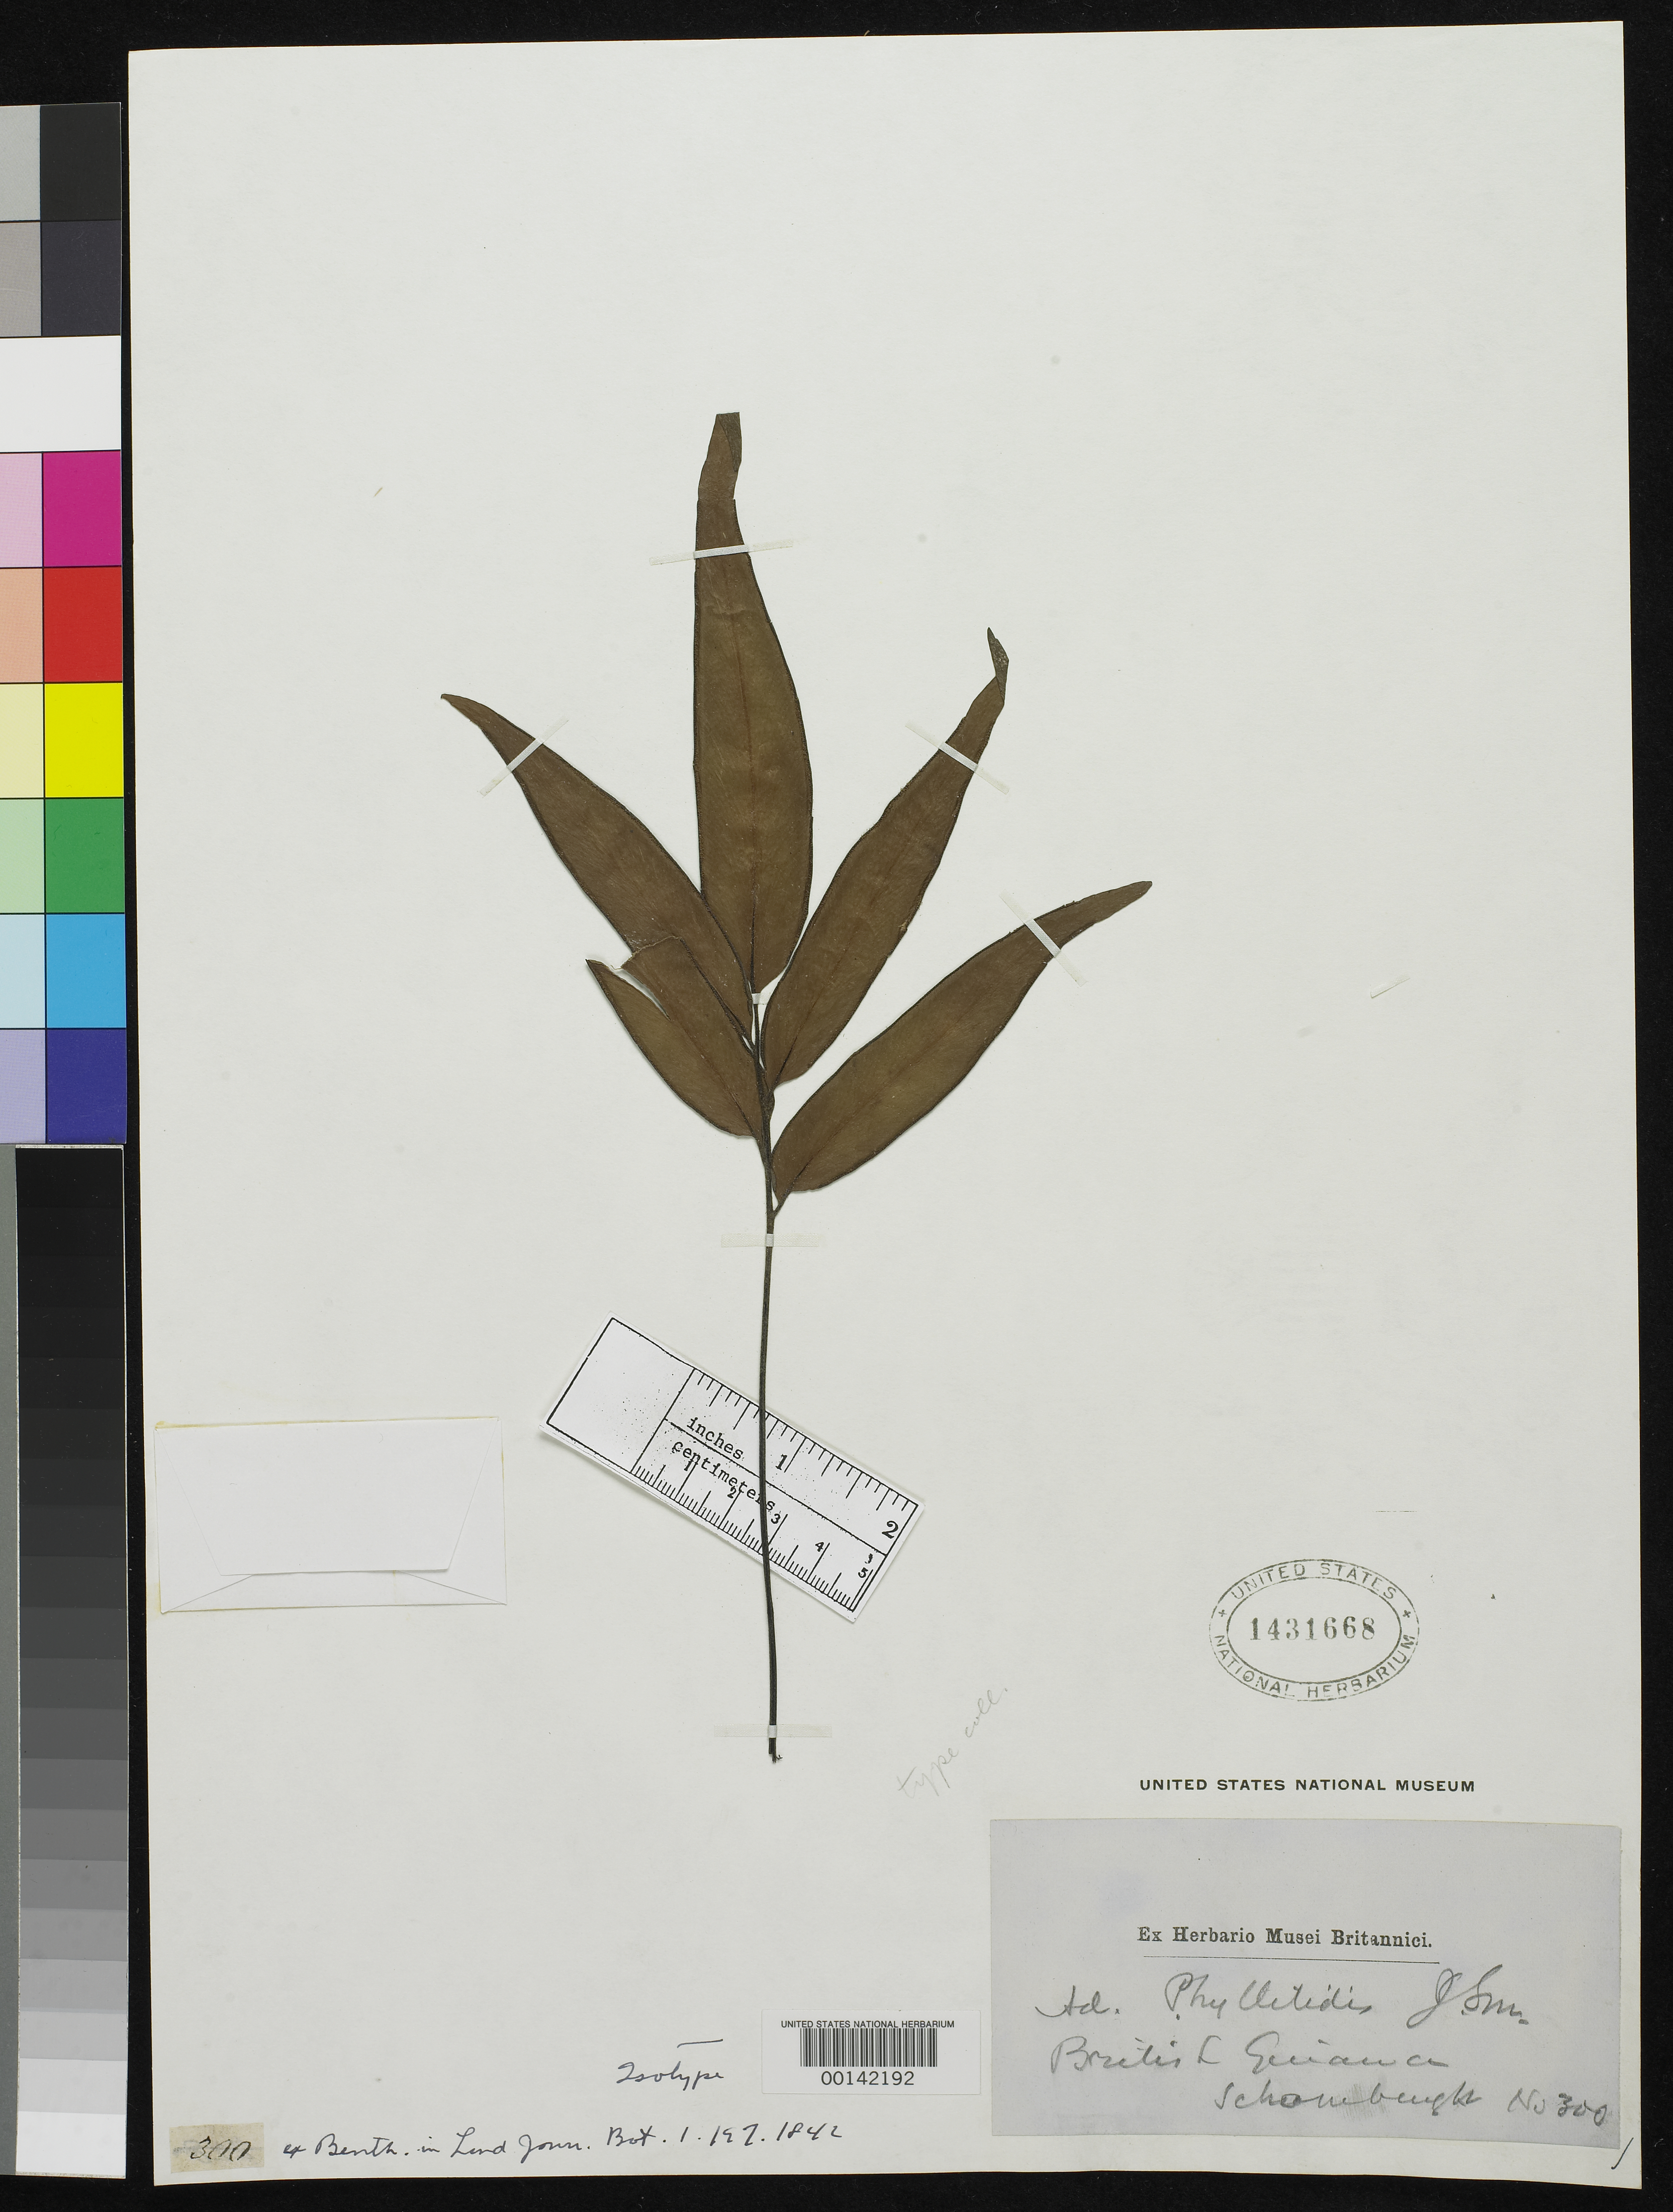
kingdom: Plantae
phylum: Tracheophyta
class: Polypodiopsida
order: Polypodiales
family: Pteridaceae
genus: Adiantum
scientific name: Adiantum phyllitidis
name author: J. Sm.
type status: Type Collection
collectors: R. H. Schomburgk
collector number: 300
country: Guyana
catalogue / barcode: US 1431668